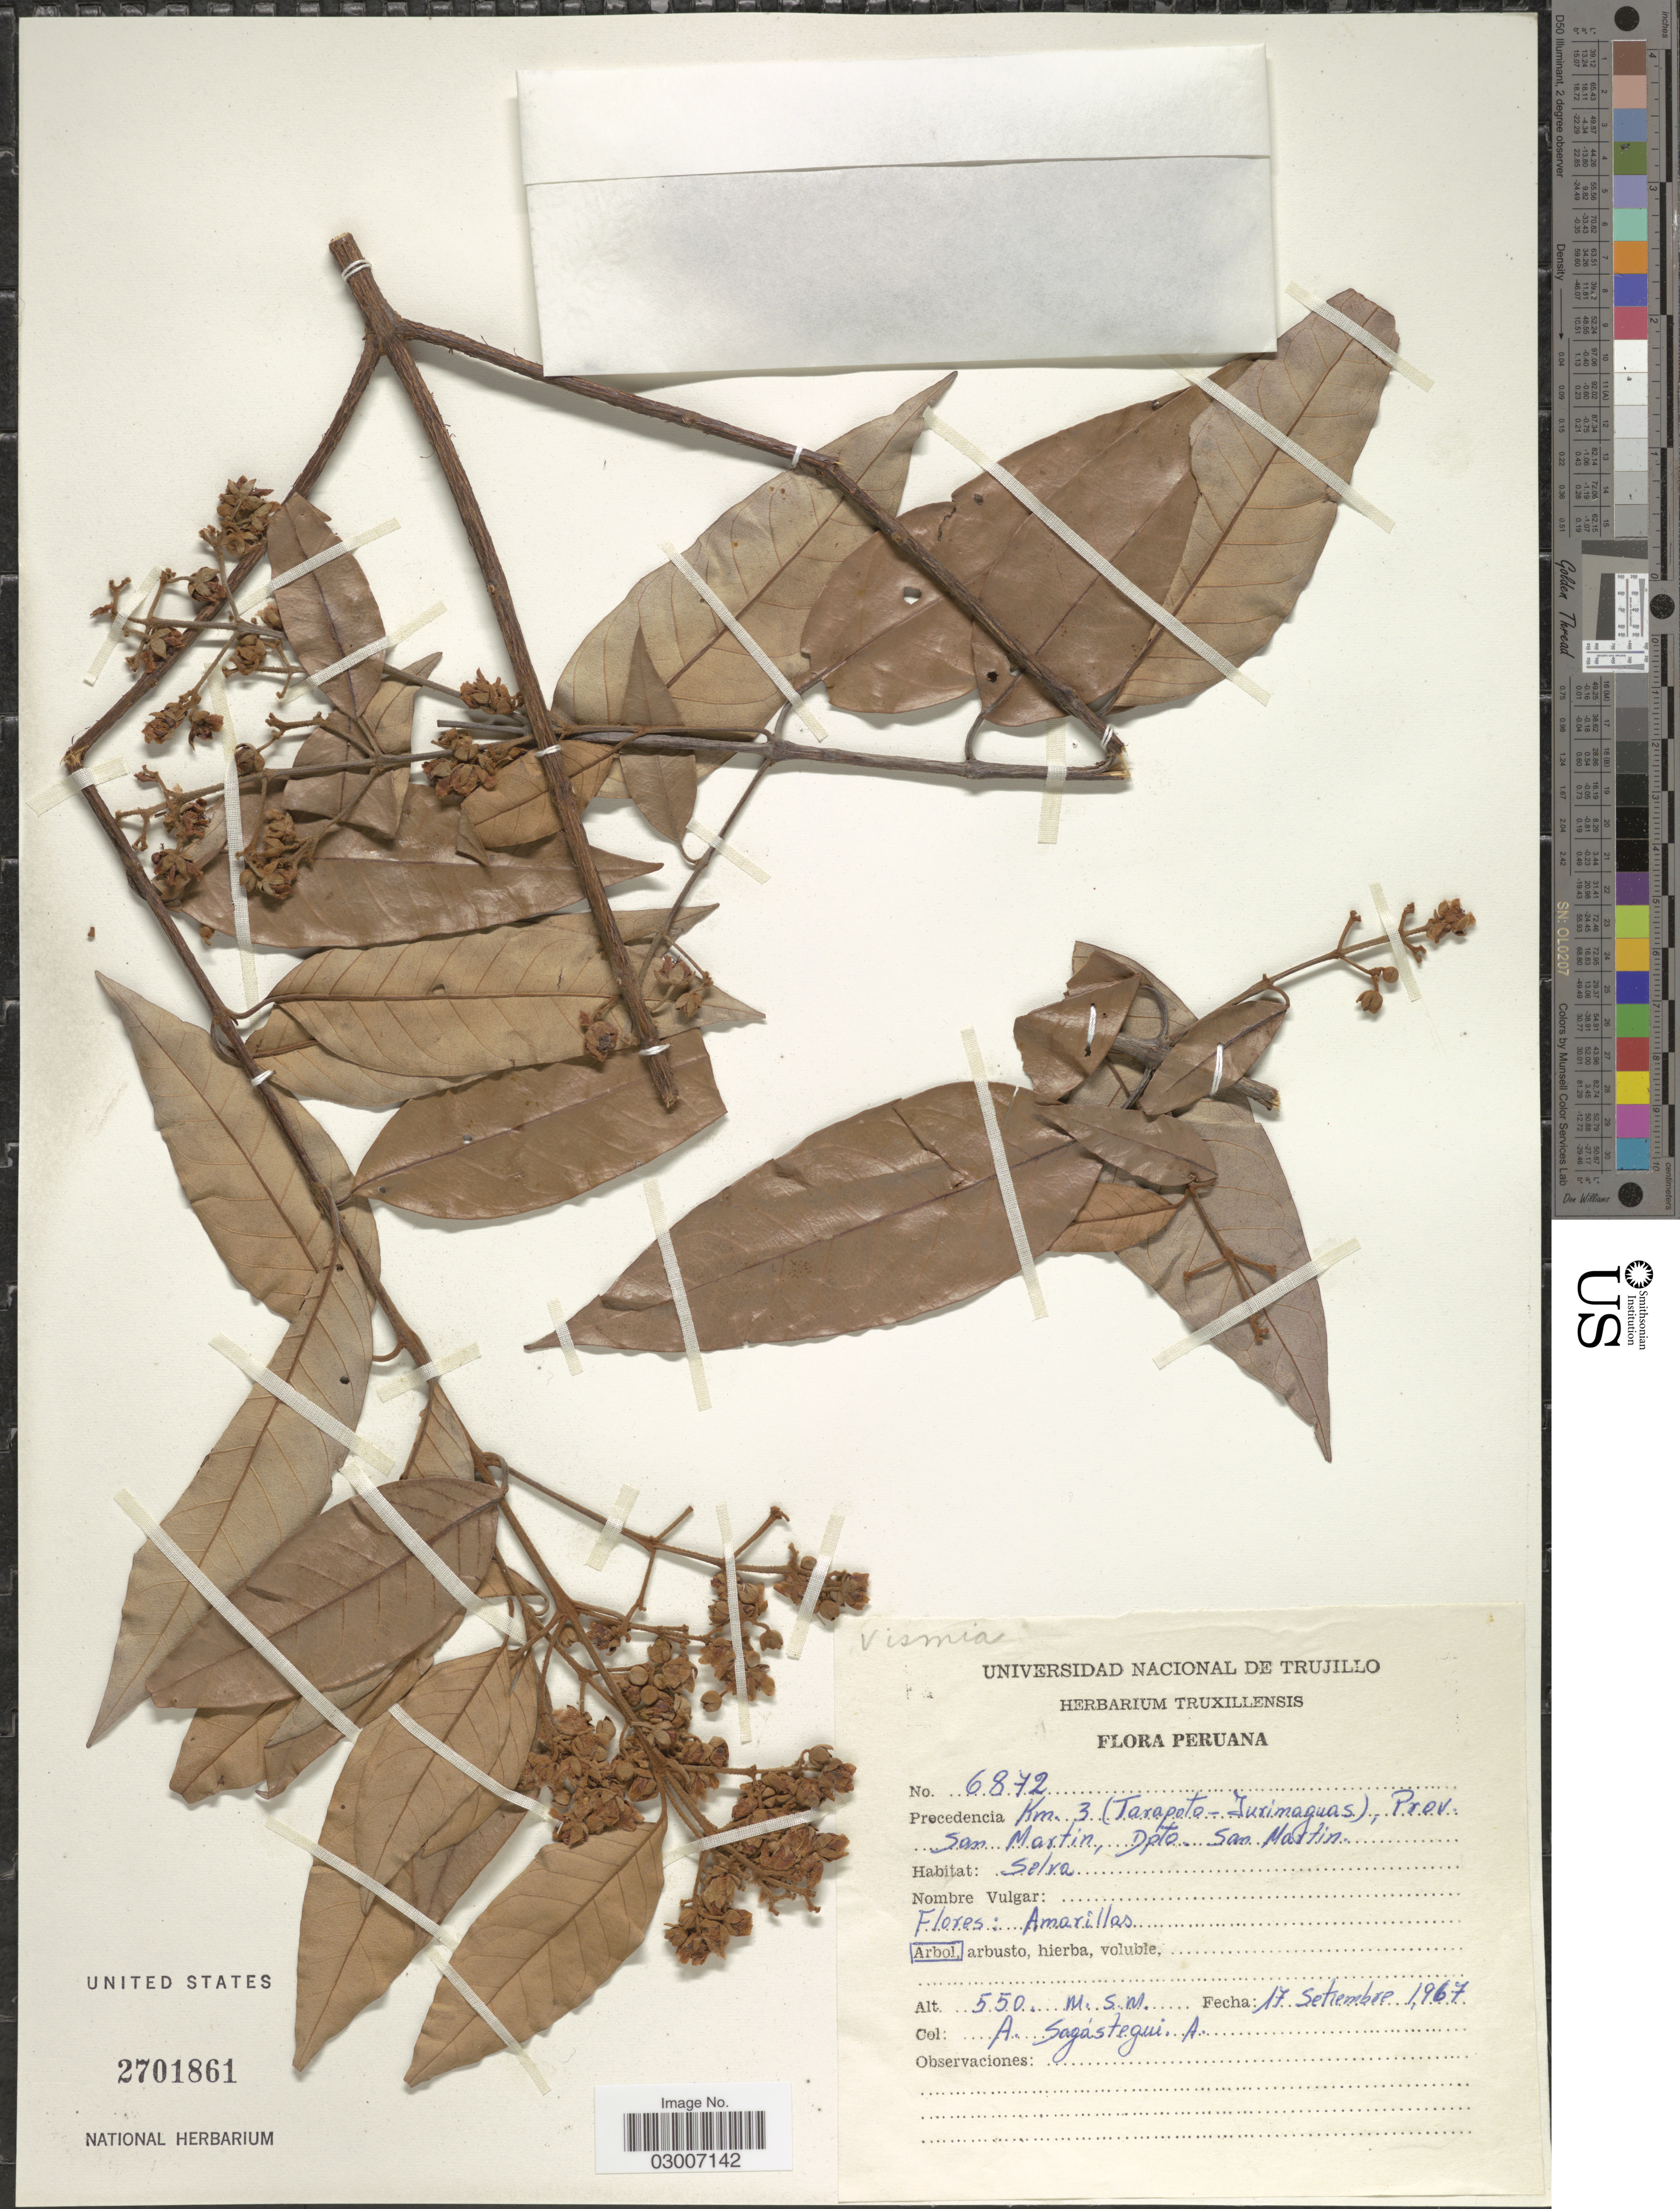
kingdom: Plantae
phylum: Tracheophyta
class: Magnoliopsida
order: Malpighiales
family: Hypericaceae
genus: Vismia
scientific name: Vismia sp.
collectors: A. Sagástegui A.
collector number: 6872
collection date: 1967-09-17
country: Peru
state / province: San Martín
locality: Km 3 (Tarapoto - Jurimaguas) Prov. San Marti, Dpto. San Martin.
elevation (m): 550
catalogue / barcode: US 2701861